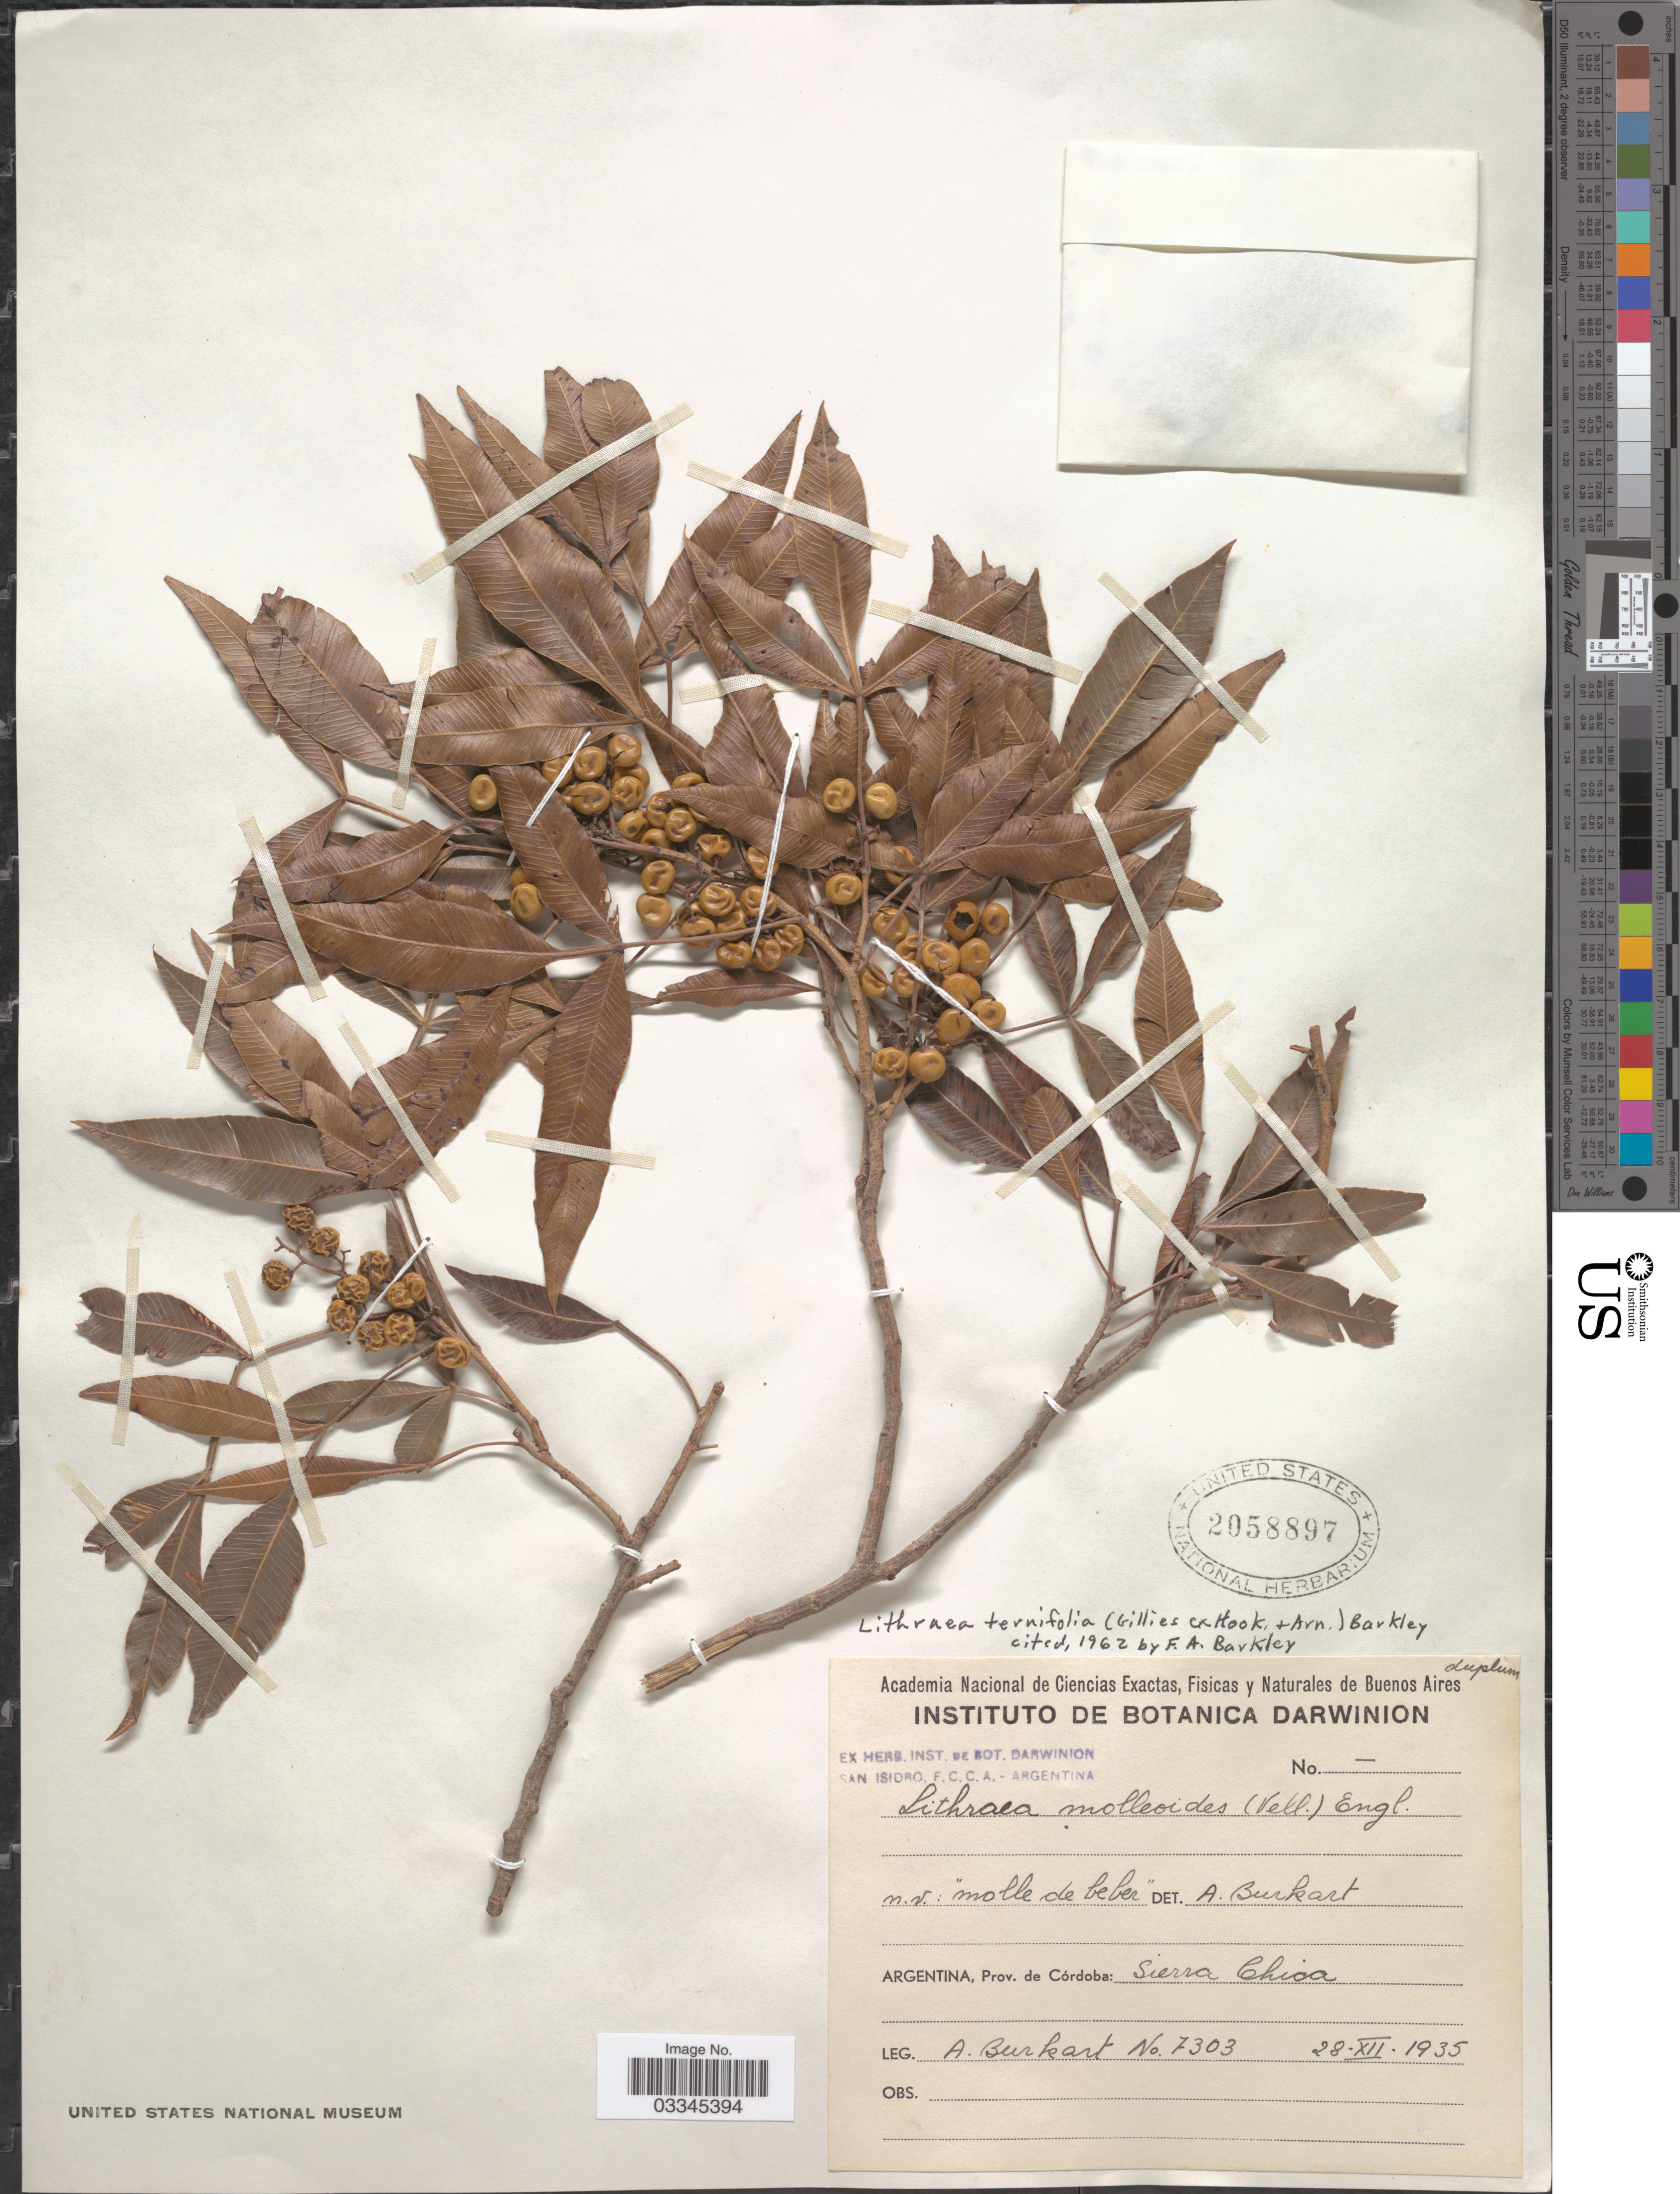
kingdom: Plantae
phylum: Tracheophyta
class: Magnoliopsida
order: Sapindales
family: Anacardiaceae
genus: Lithraea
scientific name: Lithraea ternifolia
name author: (Gillies ex Hook.) F.A. Barkley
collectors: A. E. Burkart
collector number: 7303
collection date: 1935-12-28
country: Argentina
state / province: Cordoba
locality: Sierra Chica.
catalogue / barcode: US 2058897